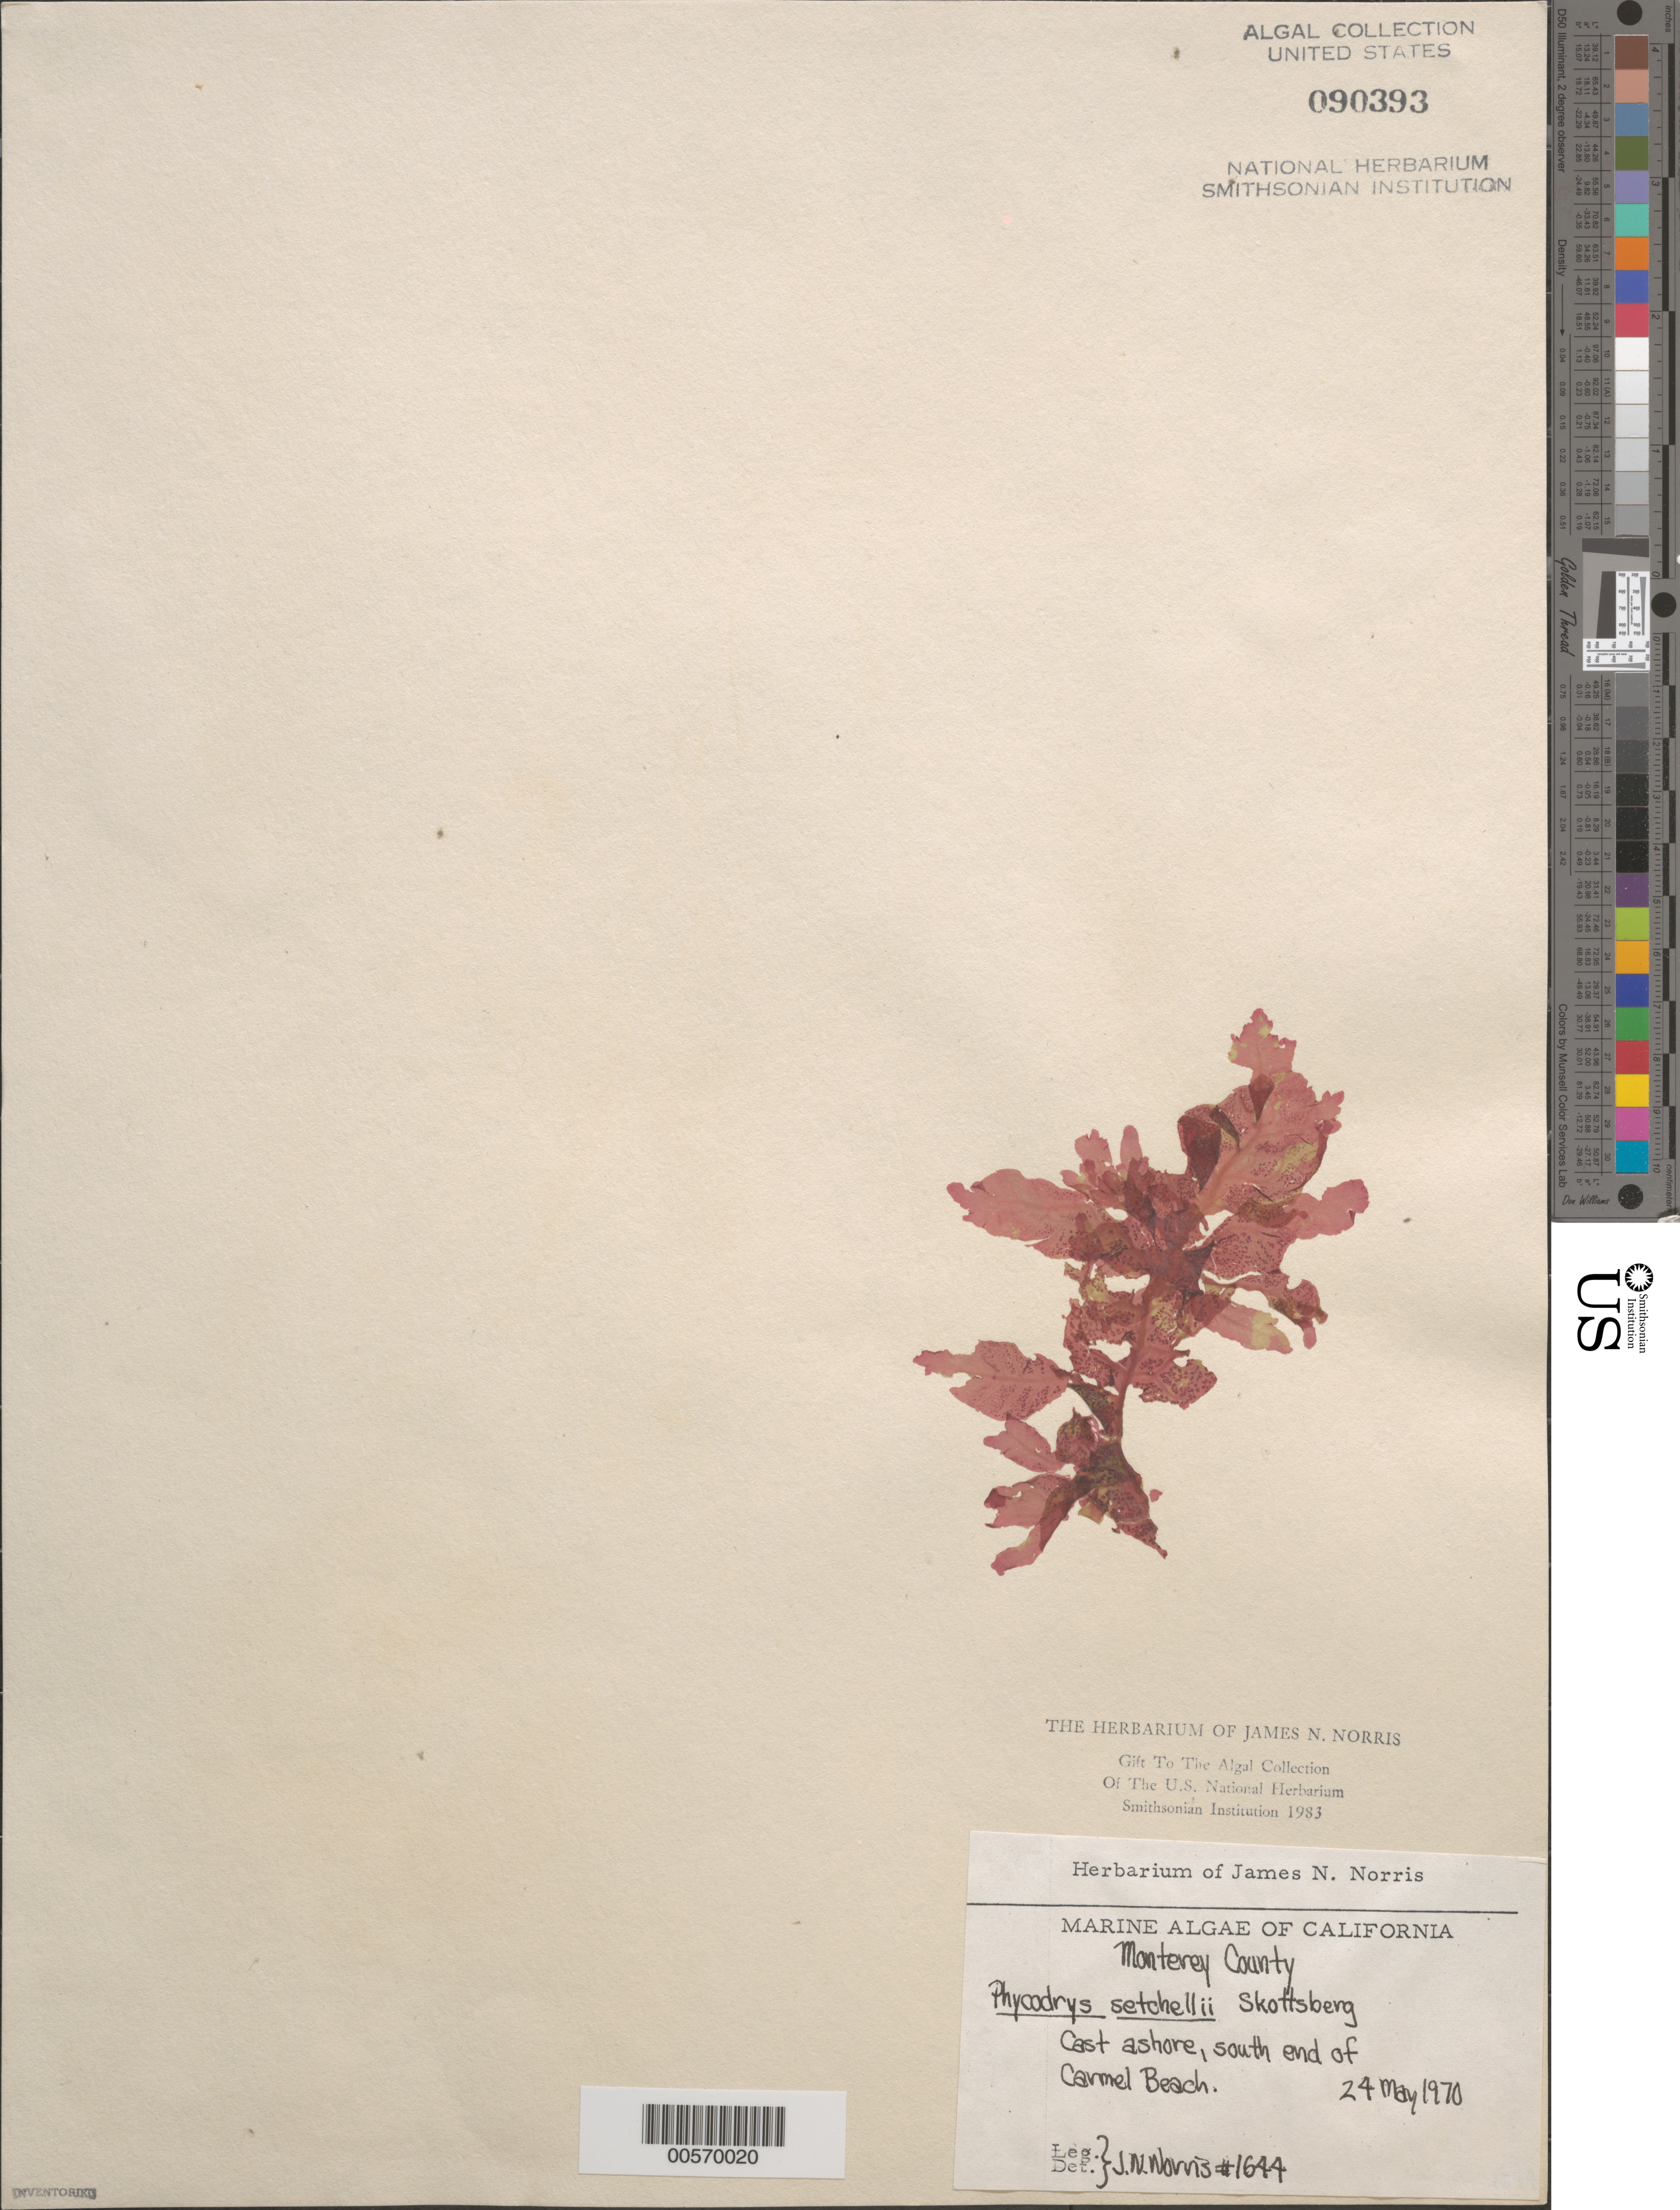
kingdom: Plantae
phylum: Rhodophyta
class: Florideophyceae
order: Ceramiales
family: Delesseriaceae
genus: Phycodrys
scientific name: Phycodrys setchellii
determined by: Norris, James N.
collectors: J. N. Norris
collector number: JN-1644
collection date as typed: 24 May 1970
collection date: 1970-05-24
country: United States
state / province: California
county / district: Monterey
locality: Carmel Beach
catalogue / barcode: US 90393